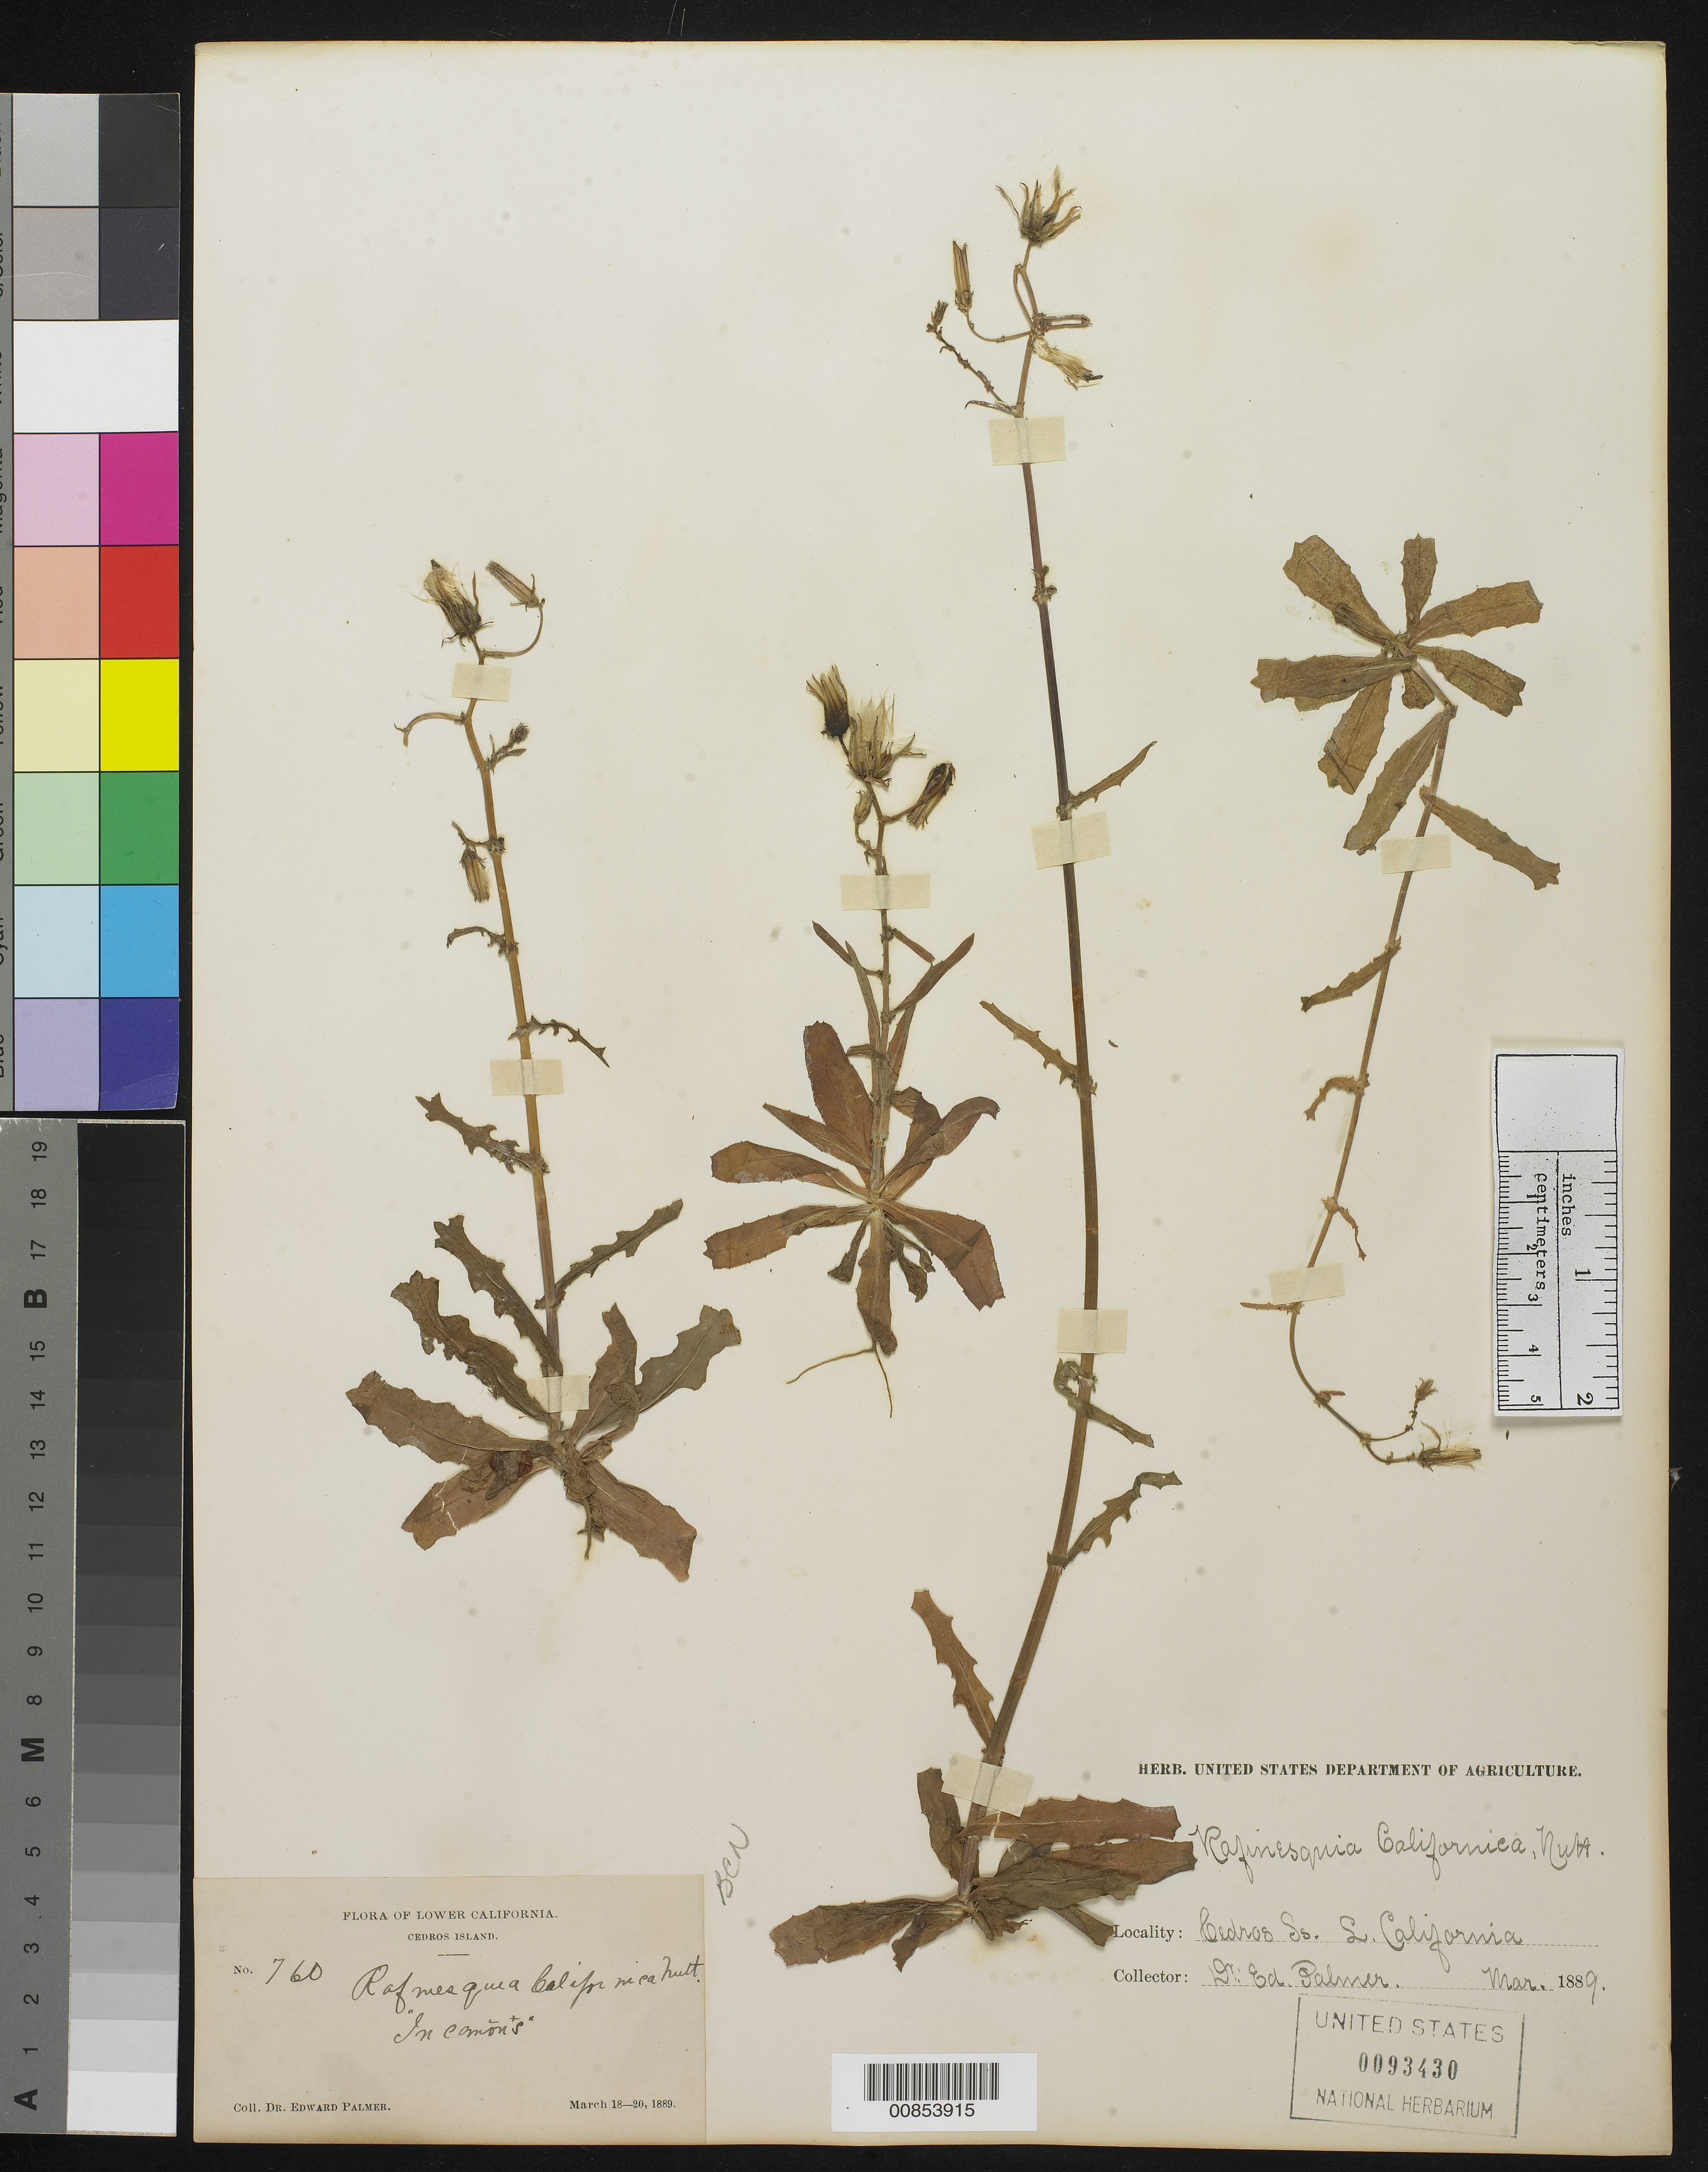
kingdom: Plantae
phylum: Tracheophyta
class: Magnoliopsida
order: Asterales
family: Asteraceae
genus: Rafinesquia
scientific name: Rafinesquia californica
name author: Nutt.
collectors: E. Palmer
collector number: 760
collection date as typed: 18 Mar 1889 to 20 Mar 1889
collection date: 1889-03-18/1889-03-20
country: Mexico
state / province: Baja California Norte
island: Cedros I.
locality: Cedros Island.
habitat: In cañons.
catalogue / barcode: US 93430